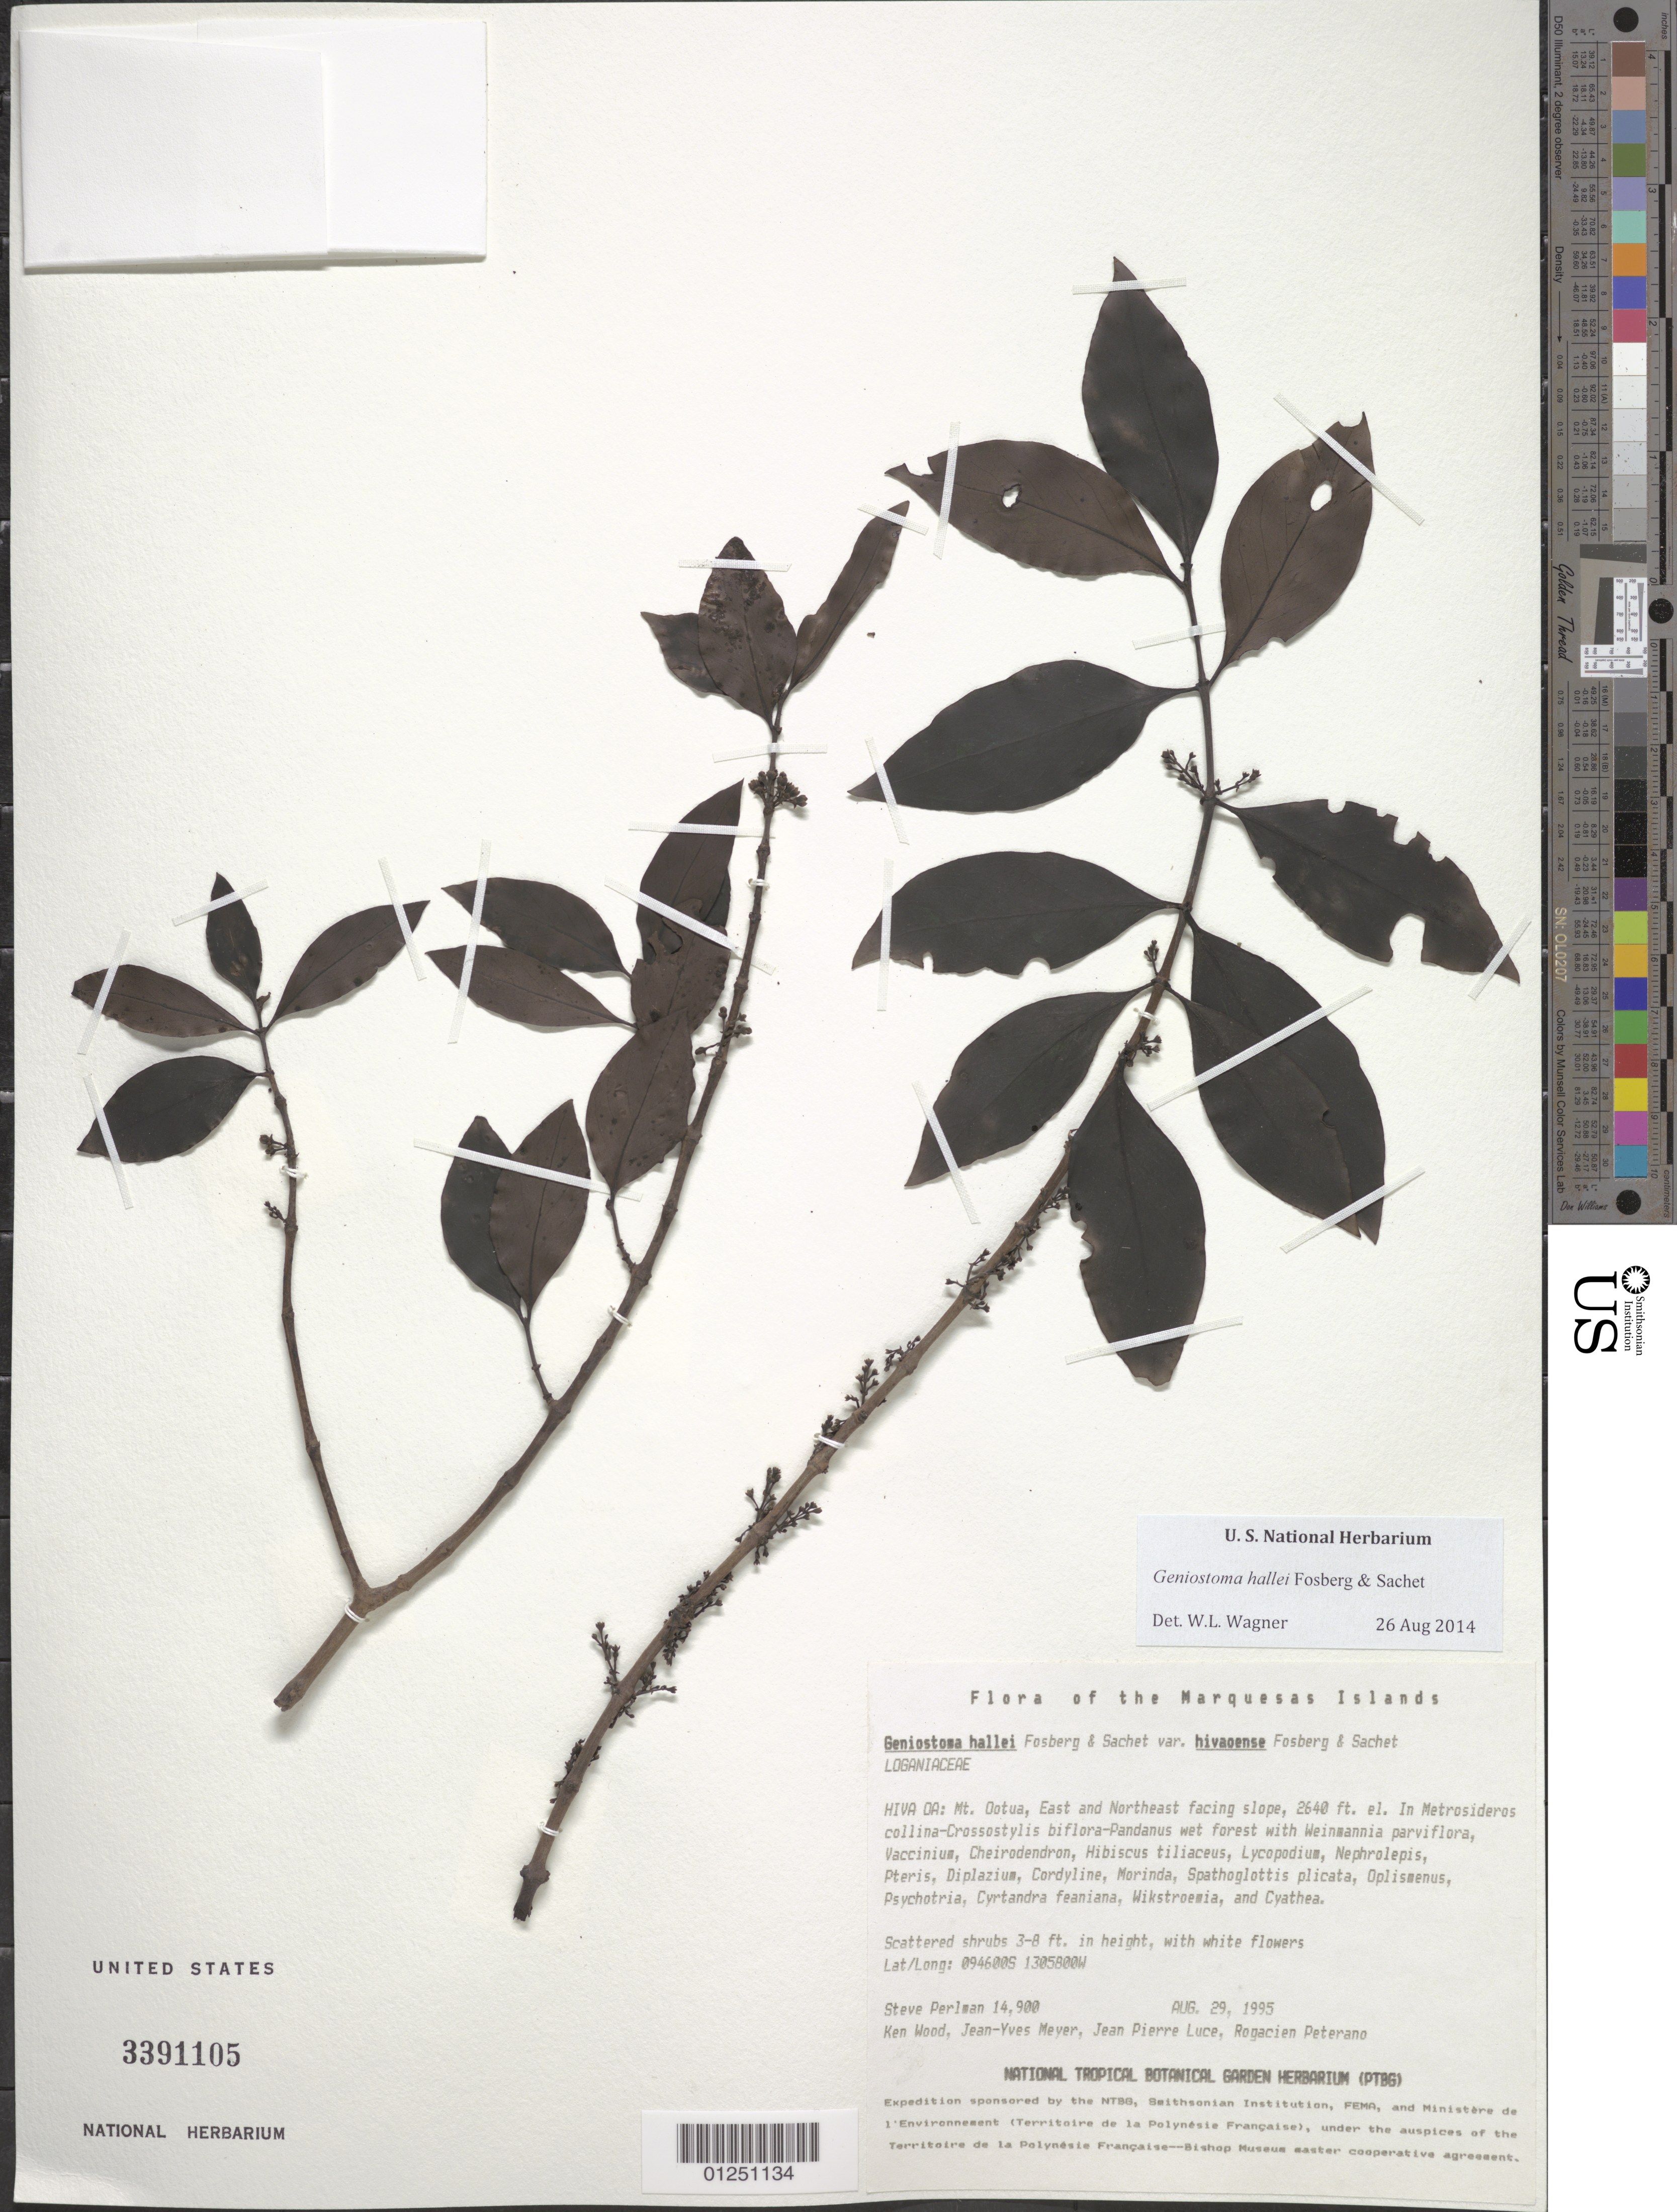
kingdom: Plantae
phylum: Tracheophyta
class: Magnoliopsida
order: Gentianales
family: Loganiaceae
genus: Geniostoma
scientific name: Geniostoma hallei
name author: Fosberg & Sachet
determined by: Lorence, David H., (PTBG), National Tropical Botanical Garden (UNITED STATES)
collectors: S. P. Perlman, K. R. Wood, J.-Y. Meyer, J. Luce & R. Peterano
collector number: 14900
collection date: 1995-08-29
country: French Polynesia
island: Hiva Oa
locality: Mt. Ootua, E and NE facing slope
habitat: In Metrosideros collina - Crossostylis biflora - Pandanus wet forest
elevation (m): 805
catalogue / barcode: US 3391105